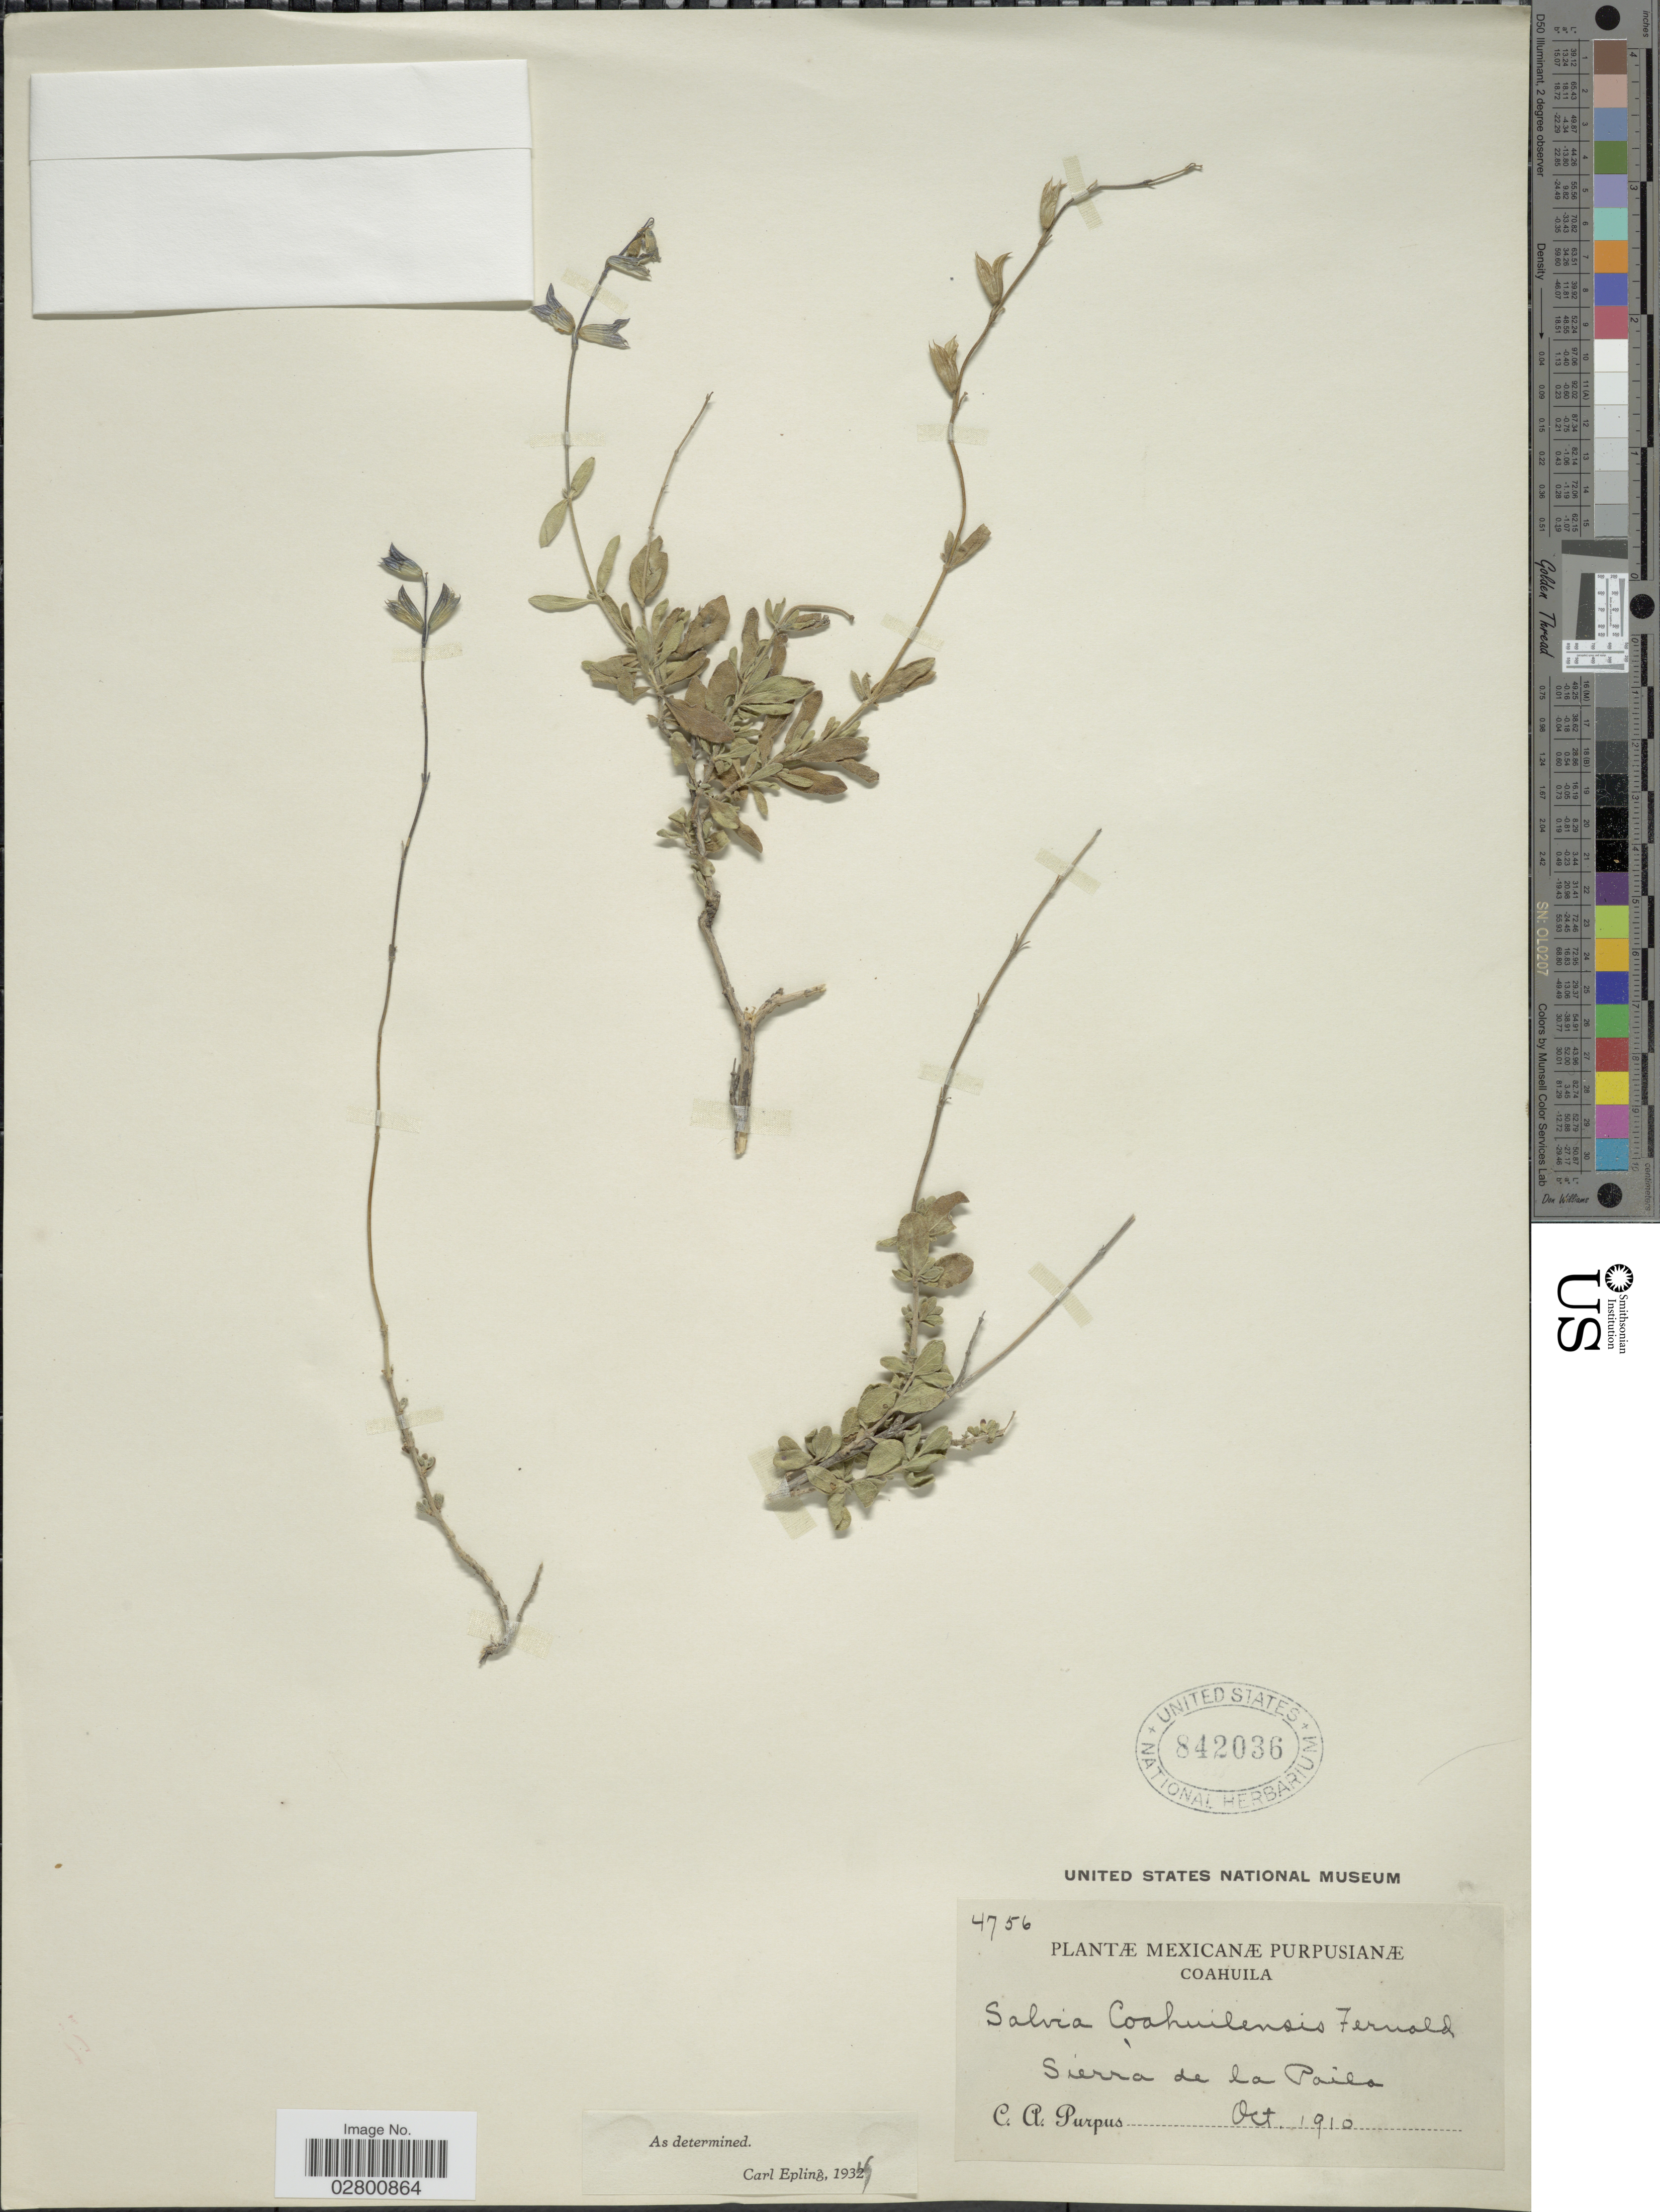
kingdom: Plantae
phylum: Tracheophyta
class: Magnoliopsida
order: Lamiales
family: Lamiaceae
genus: Salvia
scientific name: Salvia coahuilensis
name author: Fernald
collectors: C. A. Purpus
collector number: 4756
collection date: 1910-10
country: Mexico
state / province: Coahuila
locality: Sierra de la Paila.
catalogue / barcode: US 842036